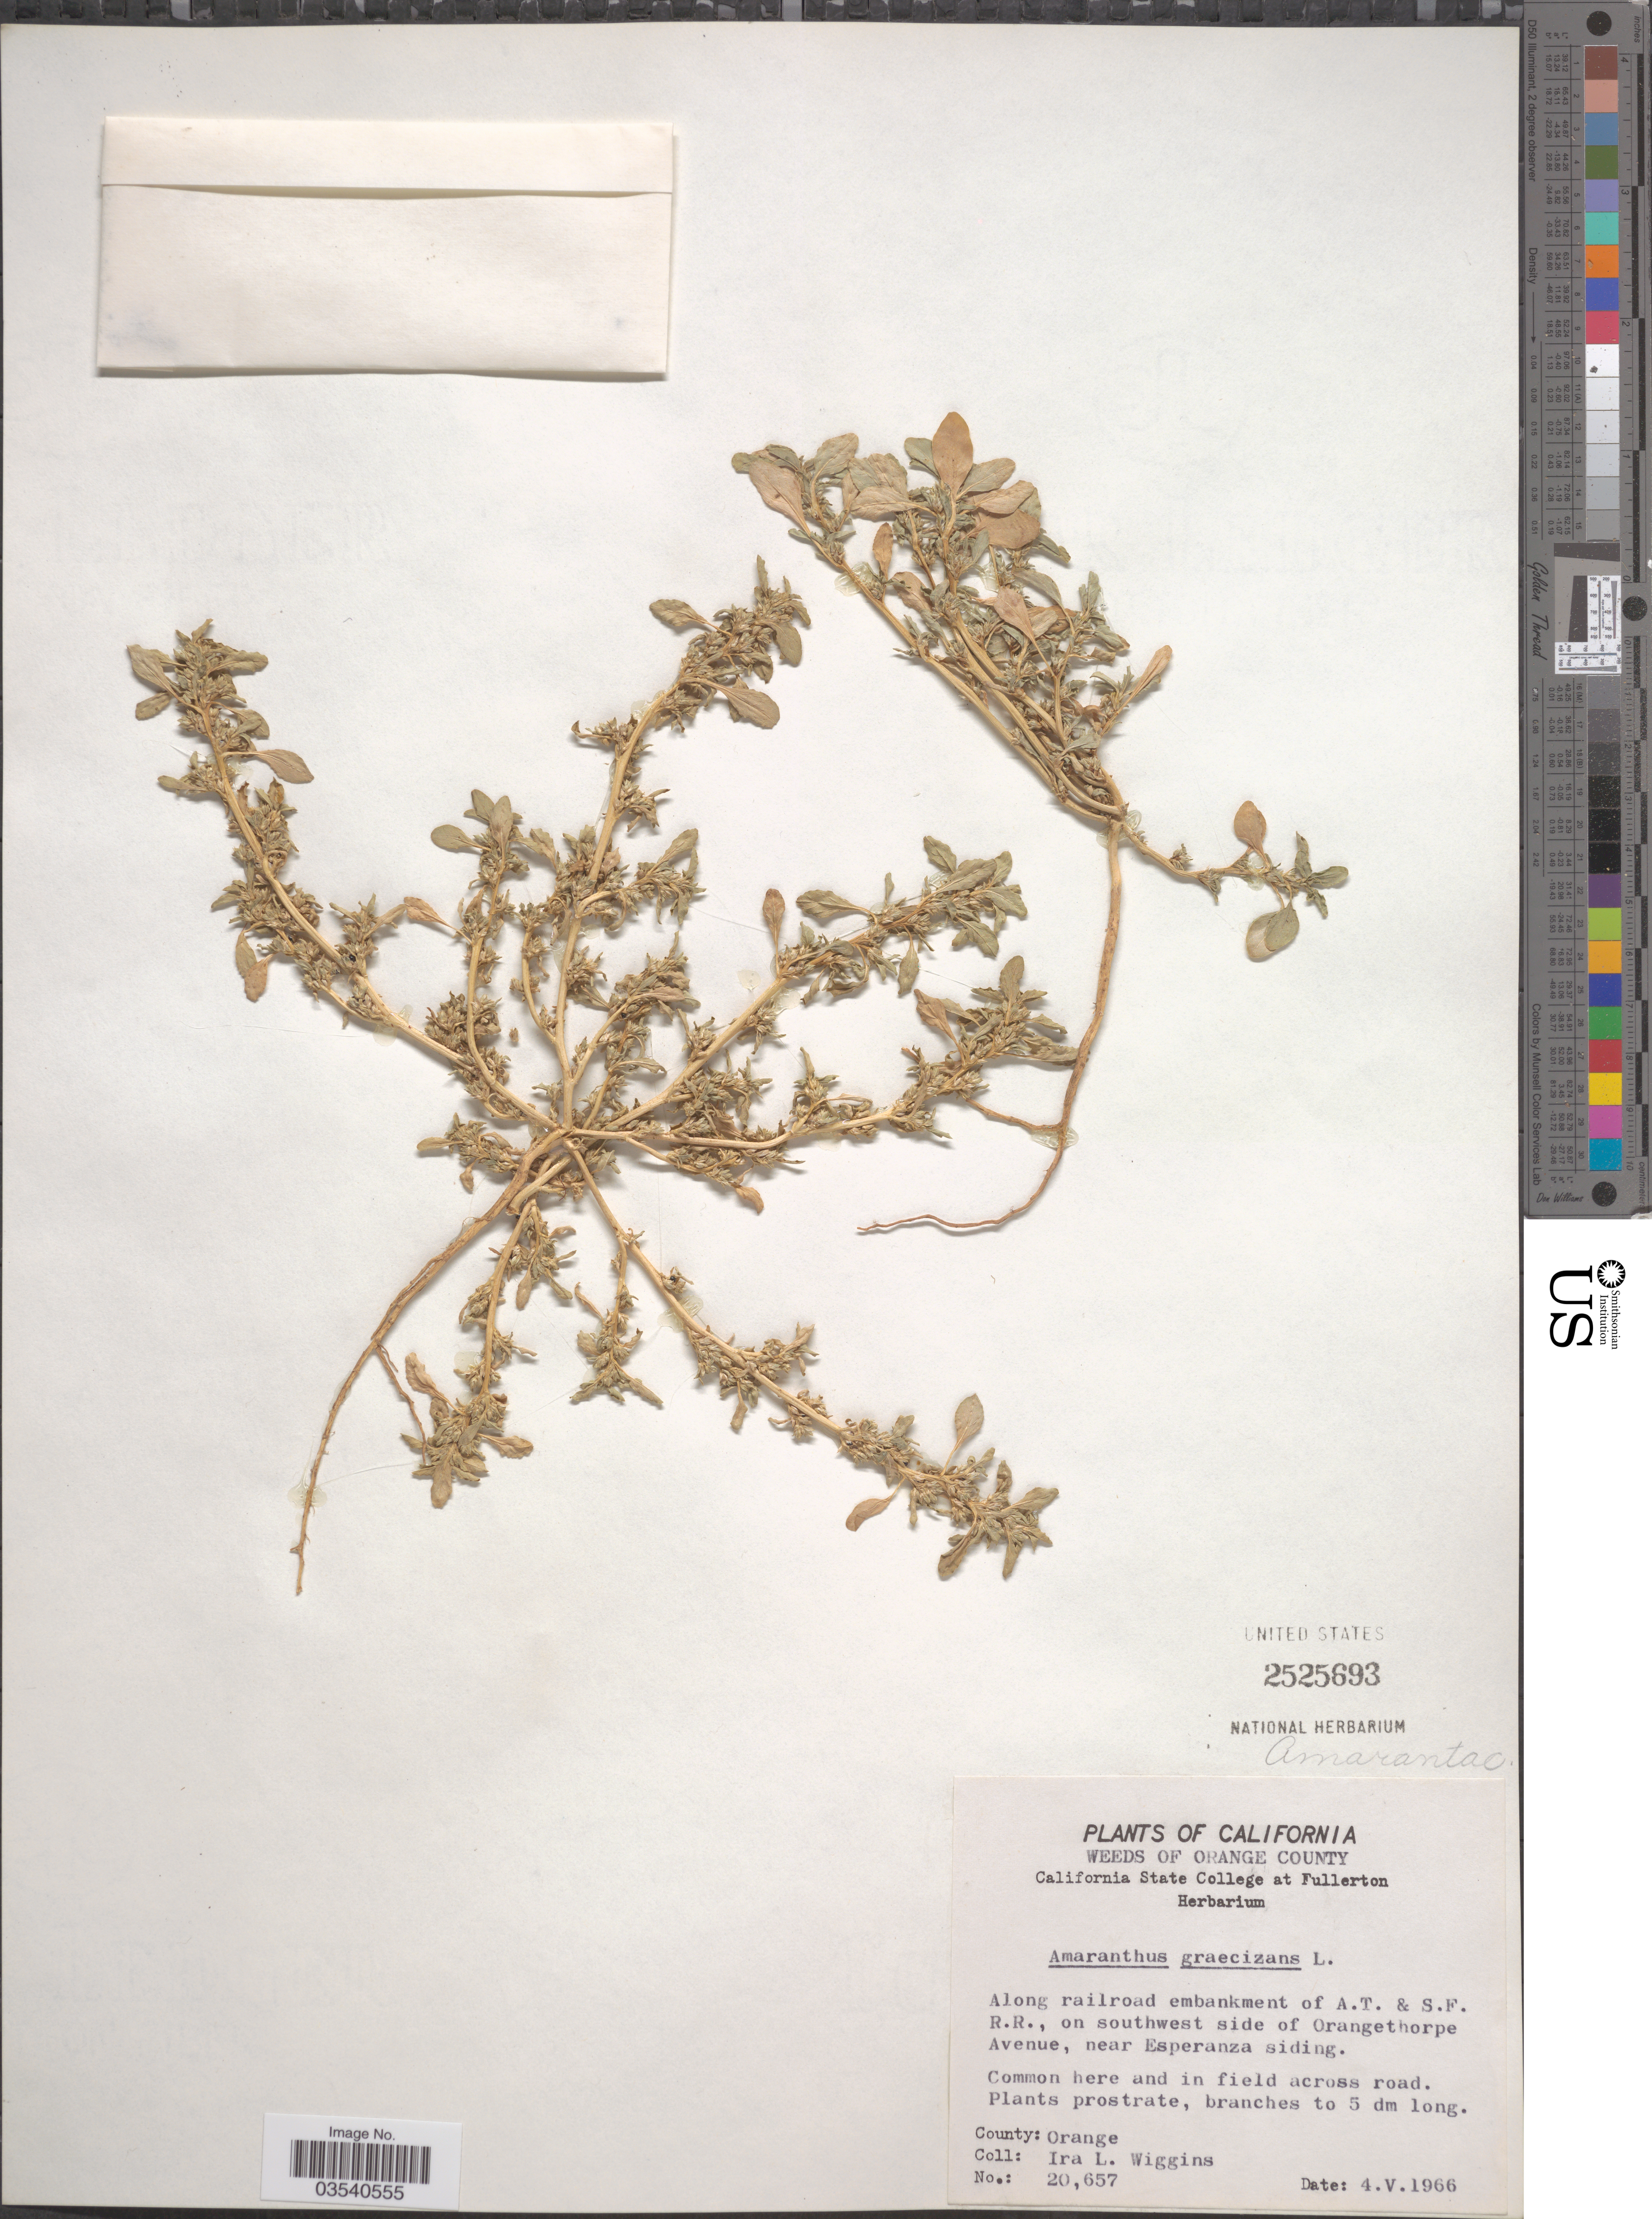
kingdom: Plantae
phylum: Tracheophyta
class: Magnoliopsida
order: Caryophyllales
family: Amaranthaceae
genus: Amaranthus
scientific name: Amaranthus graecizans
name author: L.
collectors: I. L. Wiggins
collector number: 20657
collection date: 1966-05-04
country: United States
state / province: California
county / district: Orange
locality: Orange County. Along railroad embankment of A.T. & S.F. R.R., on southwest side of Orangethorpe Avenue, near Esperanza siding.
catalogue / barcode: US 2525693